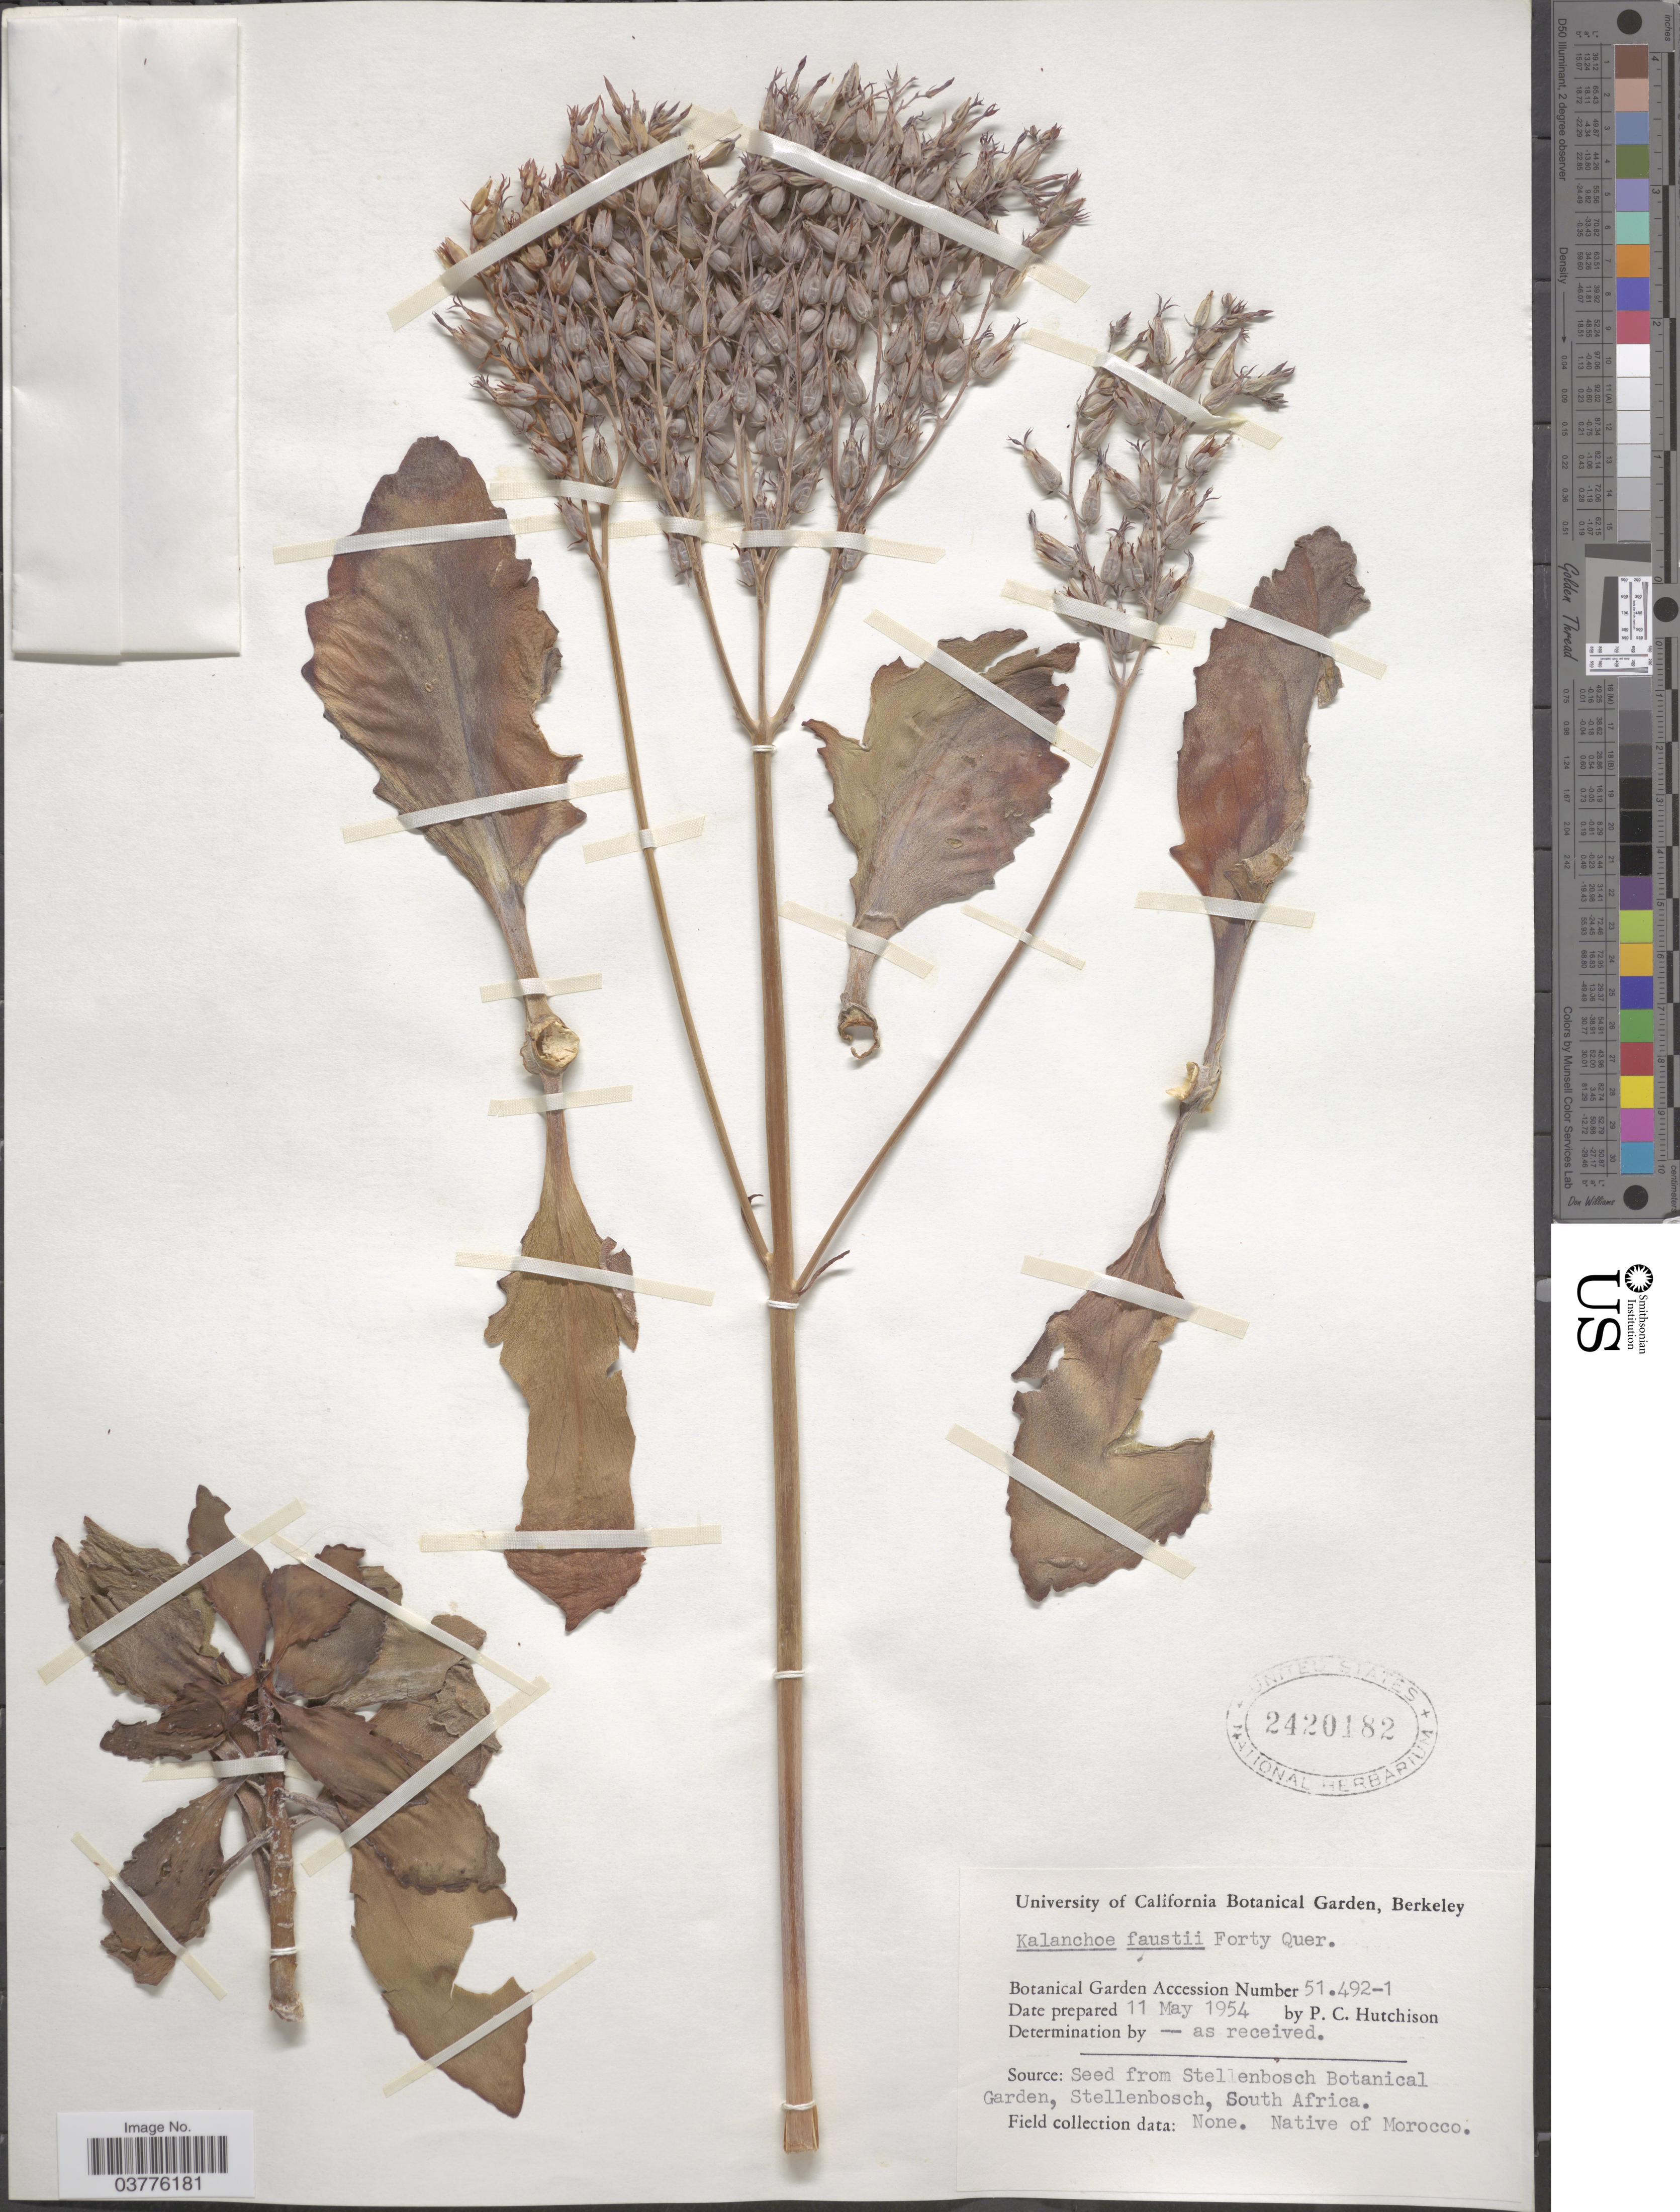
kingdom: Plantae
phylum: Tracheophyta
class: Magnoliopsida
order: Saxifragales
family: Crassulaceae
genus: Kalanchoe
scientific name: Kalanchoe faustii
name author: Font Quer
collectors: P. C. Hutchison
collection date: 1954-05-11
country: United States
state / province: California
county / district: Alameda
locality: University of California Botanical Garden, Berkeley.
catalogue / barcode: US 2420182